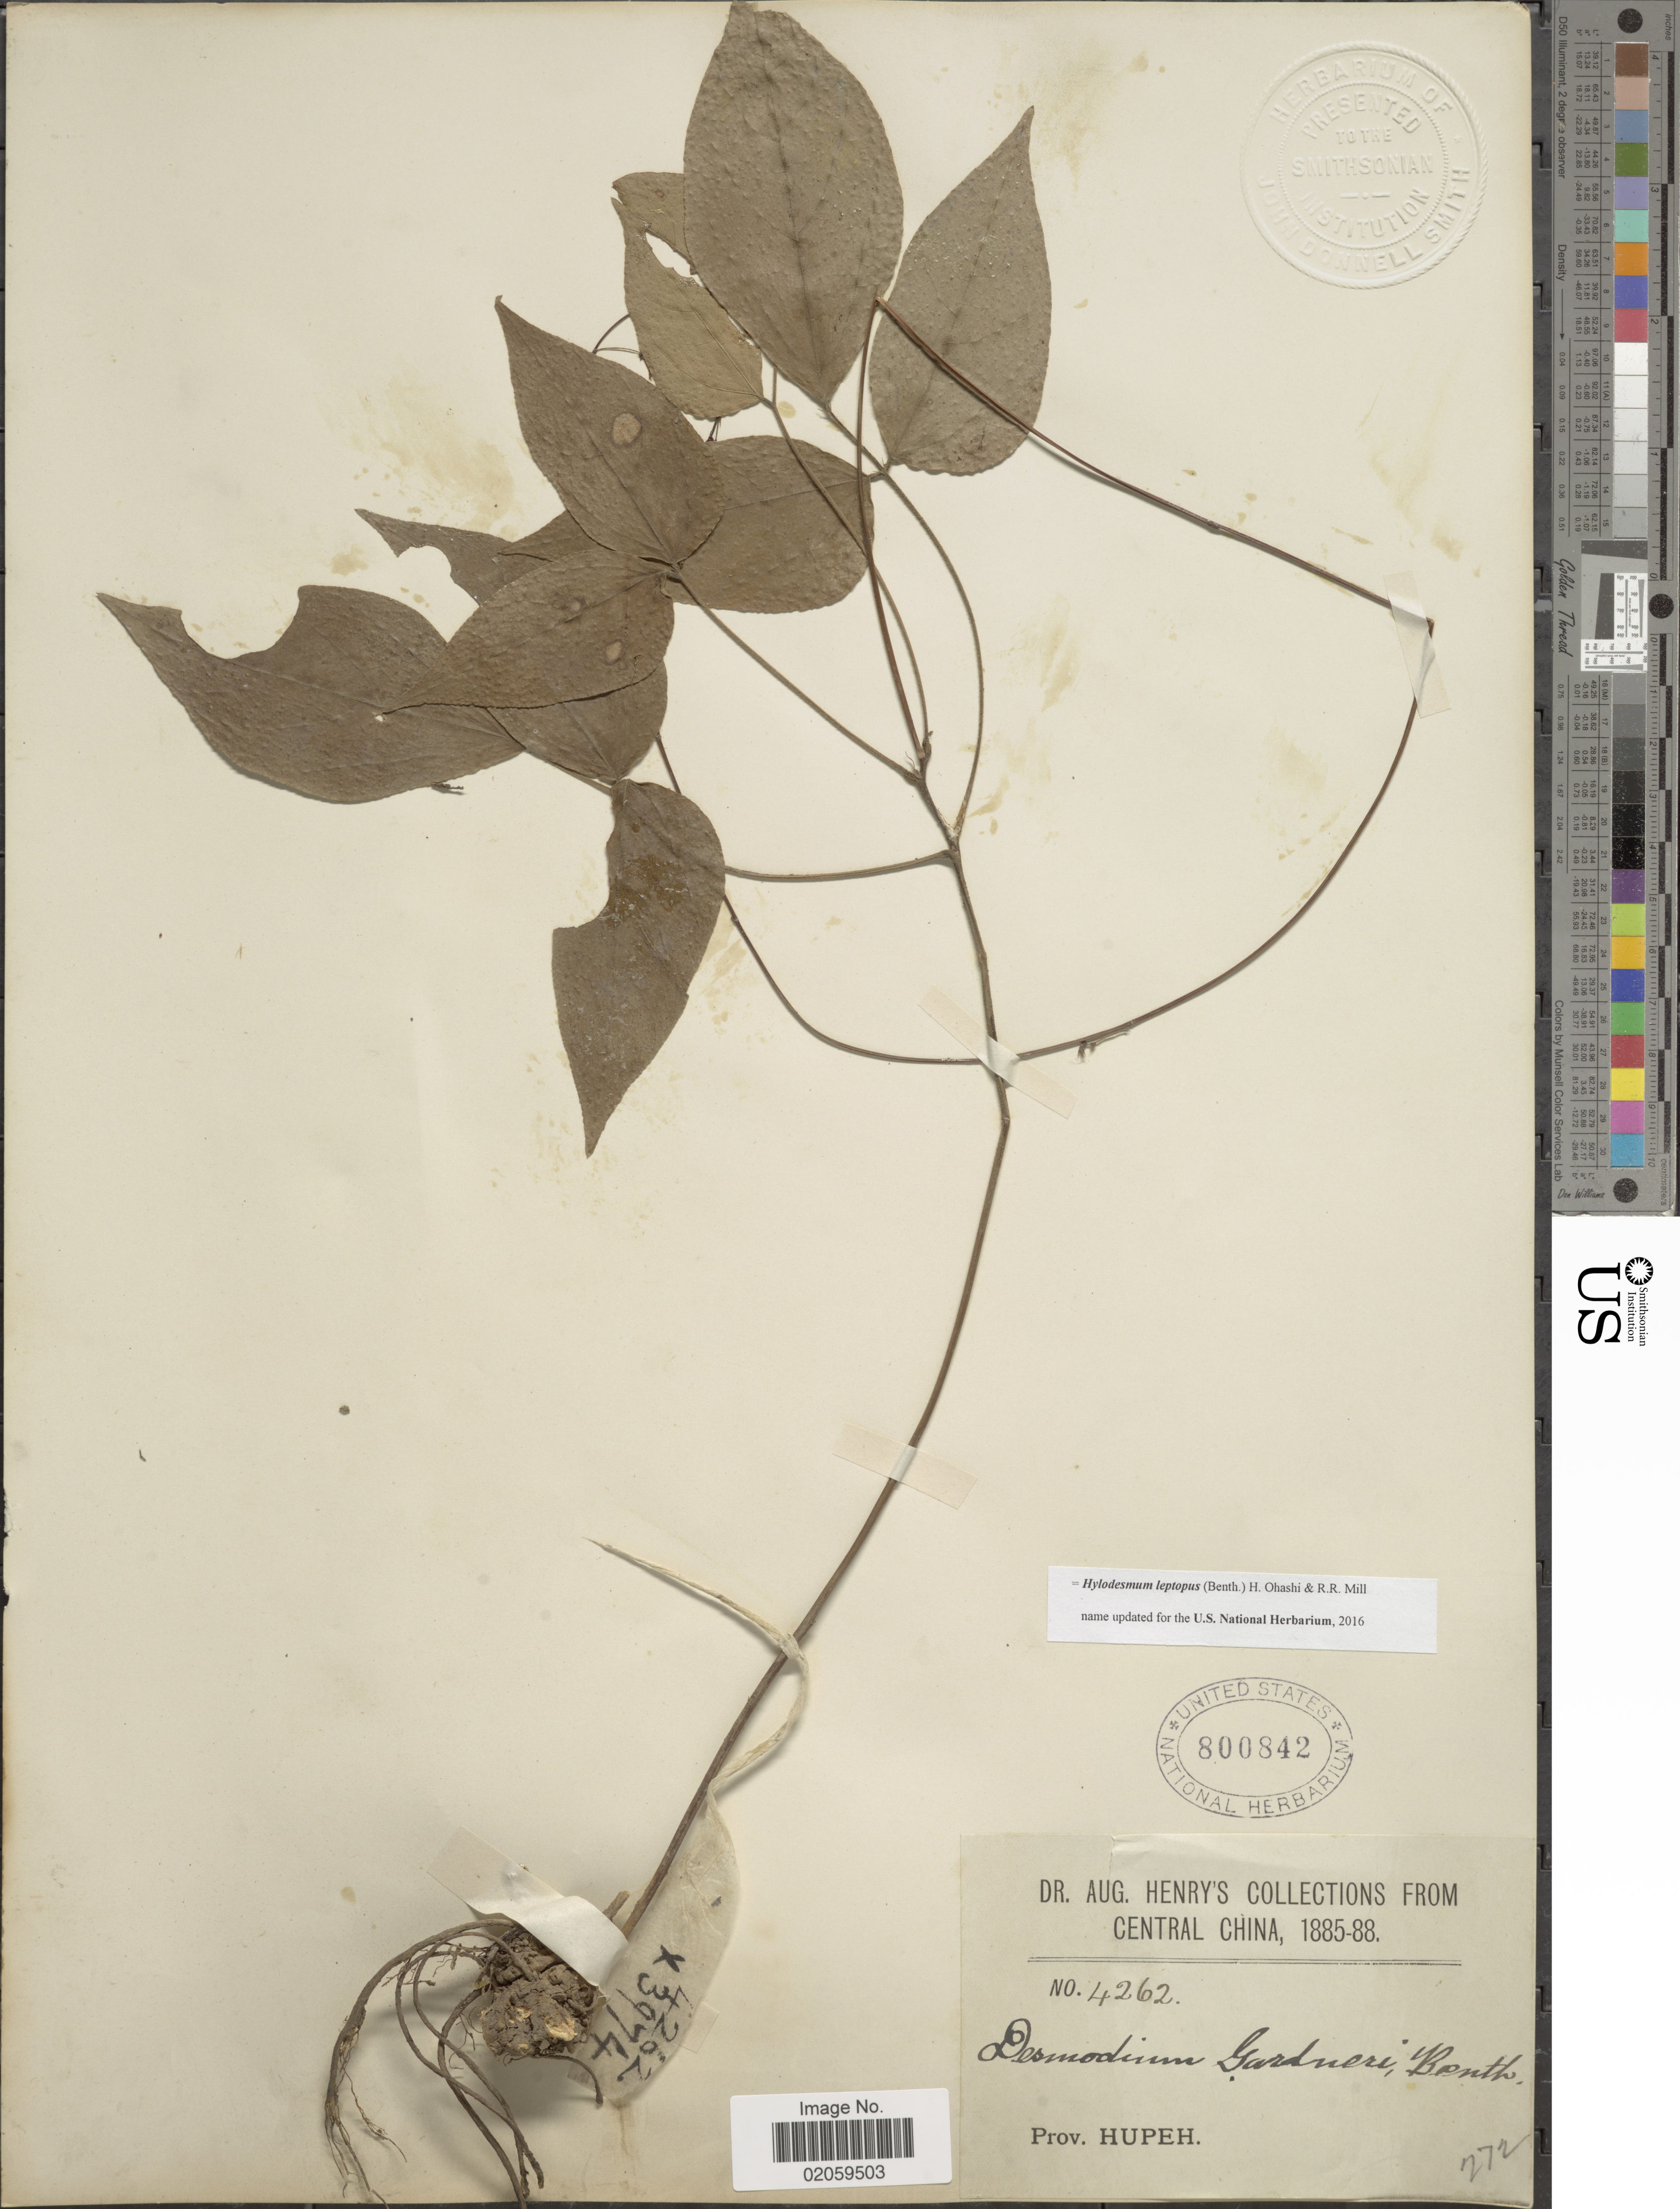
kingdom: Plantae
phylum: Tracheophyta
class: Magnoliopsida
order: Fabales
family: Fabaceae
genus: Hylodesmum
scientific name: Hylodesmum leptopus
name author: (A. Gray ex Benth.) H. Ohashi & R.R. Mill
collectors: A. Henry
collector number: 4262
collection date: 1885/1888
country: China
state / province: Hubei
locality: Central China, Prov. Hupeh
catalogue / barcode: US 800842